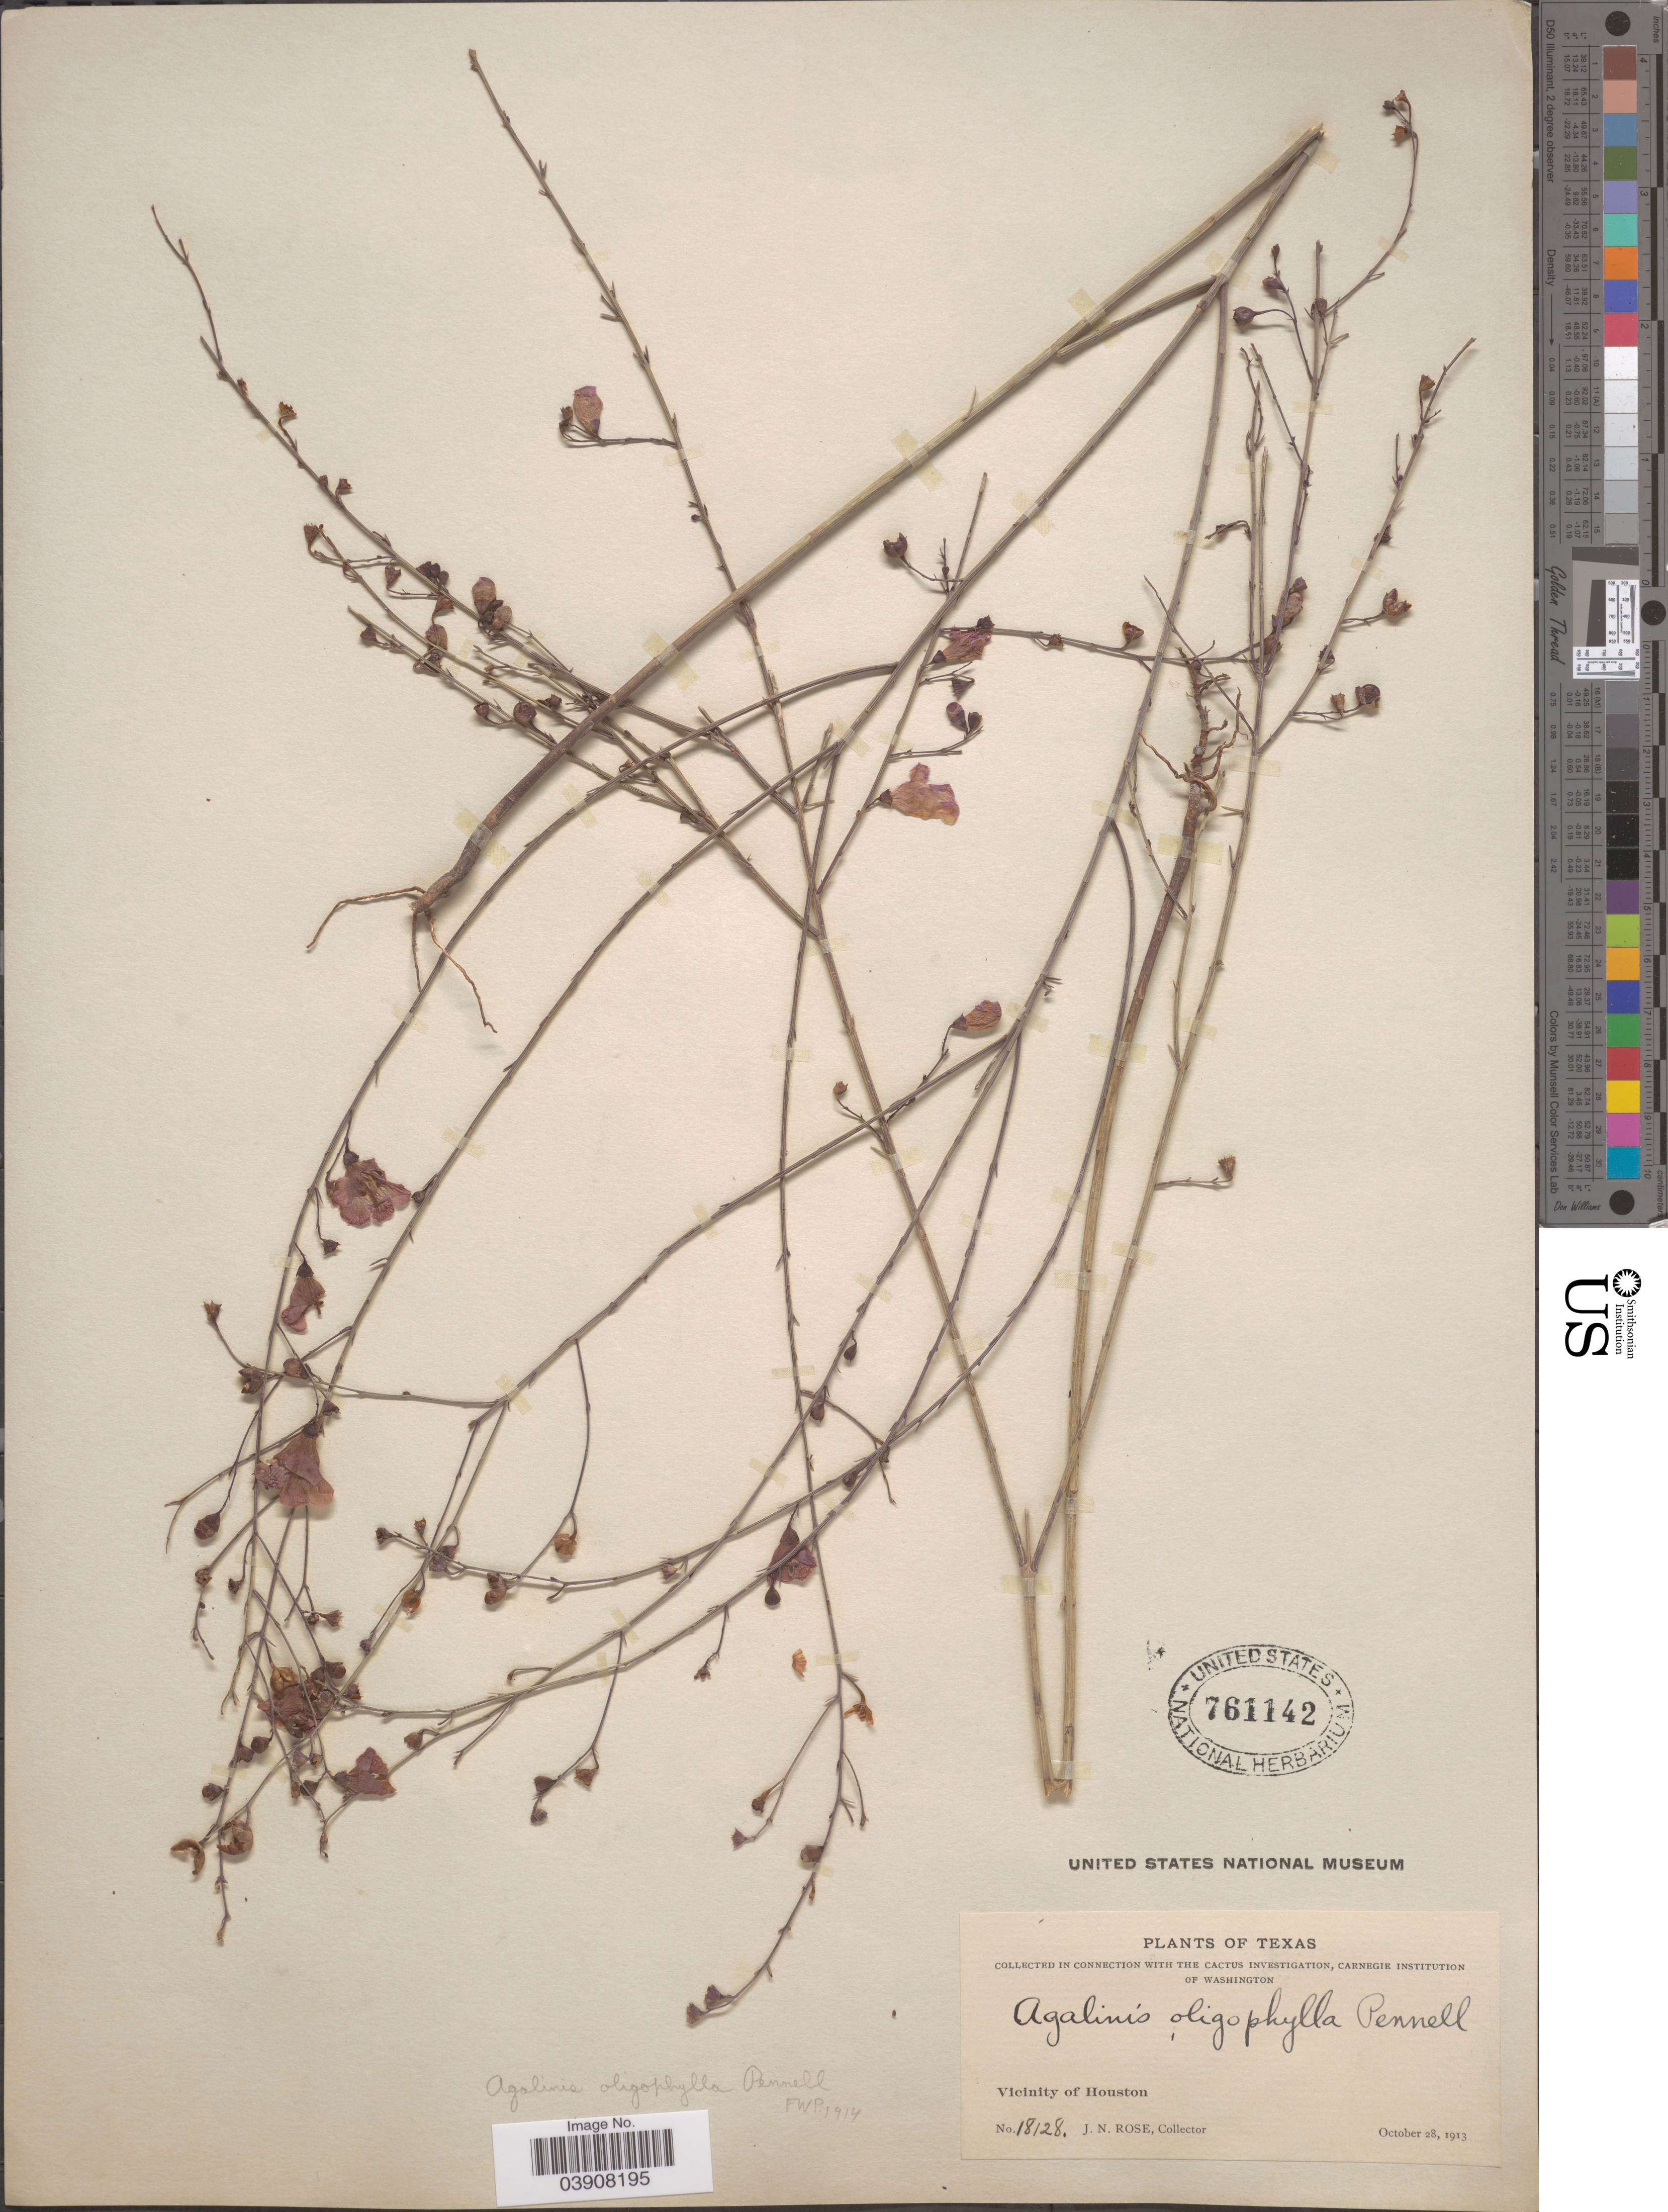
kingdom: Plantae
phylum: Tracheophyta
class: Magnoliopsida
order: Lamiales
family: Orobanchaceae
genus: Agalinis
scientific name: Agalinis oligophylla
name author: Pennell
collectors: J. N. Rose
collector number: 18128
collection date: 1913-10-28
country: United States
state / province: Texas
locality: Vicinity of Houston.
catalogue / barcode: US 761142